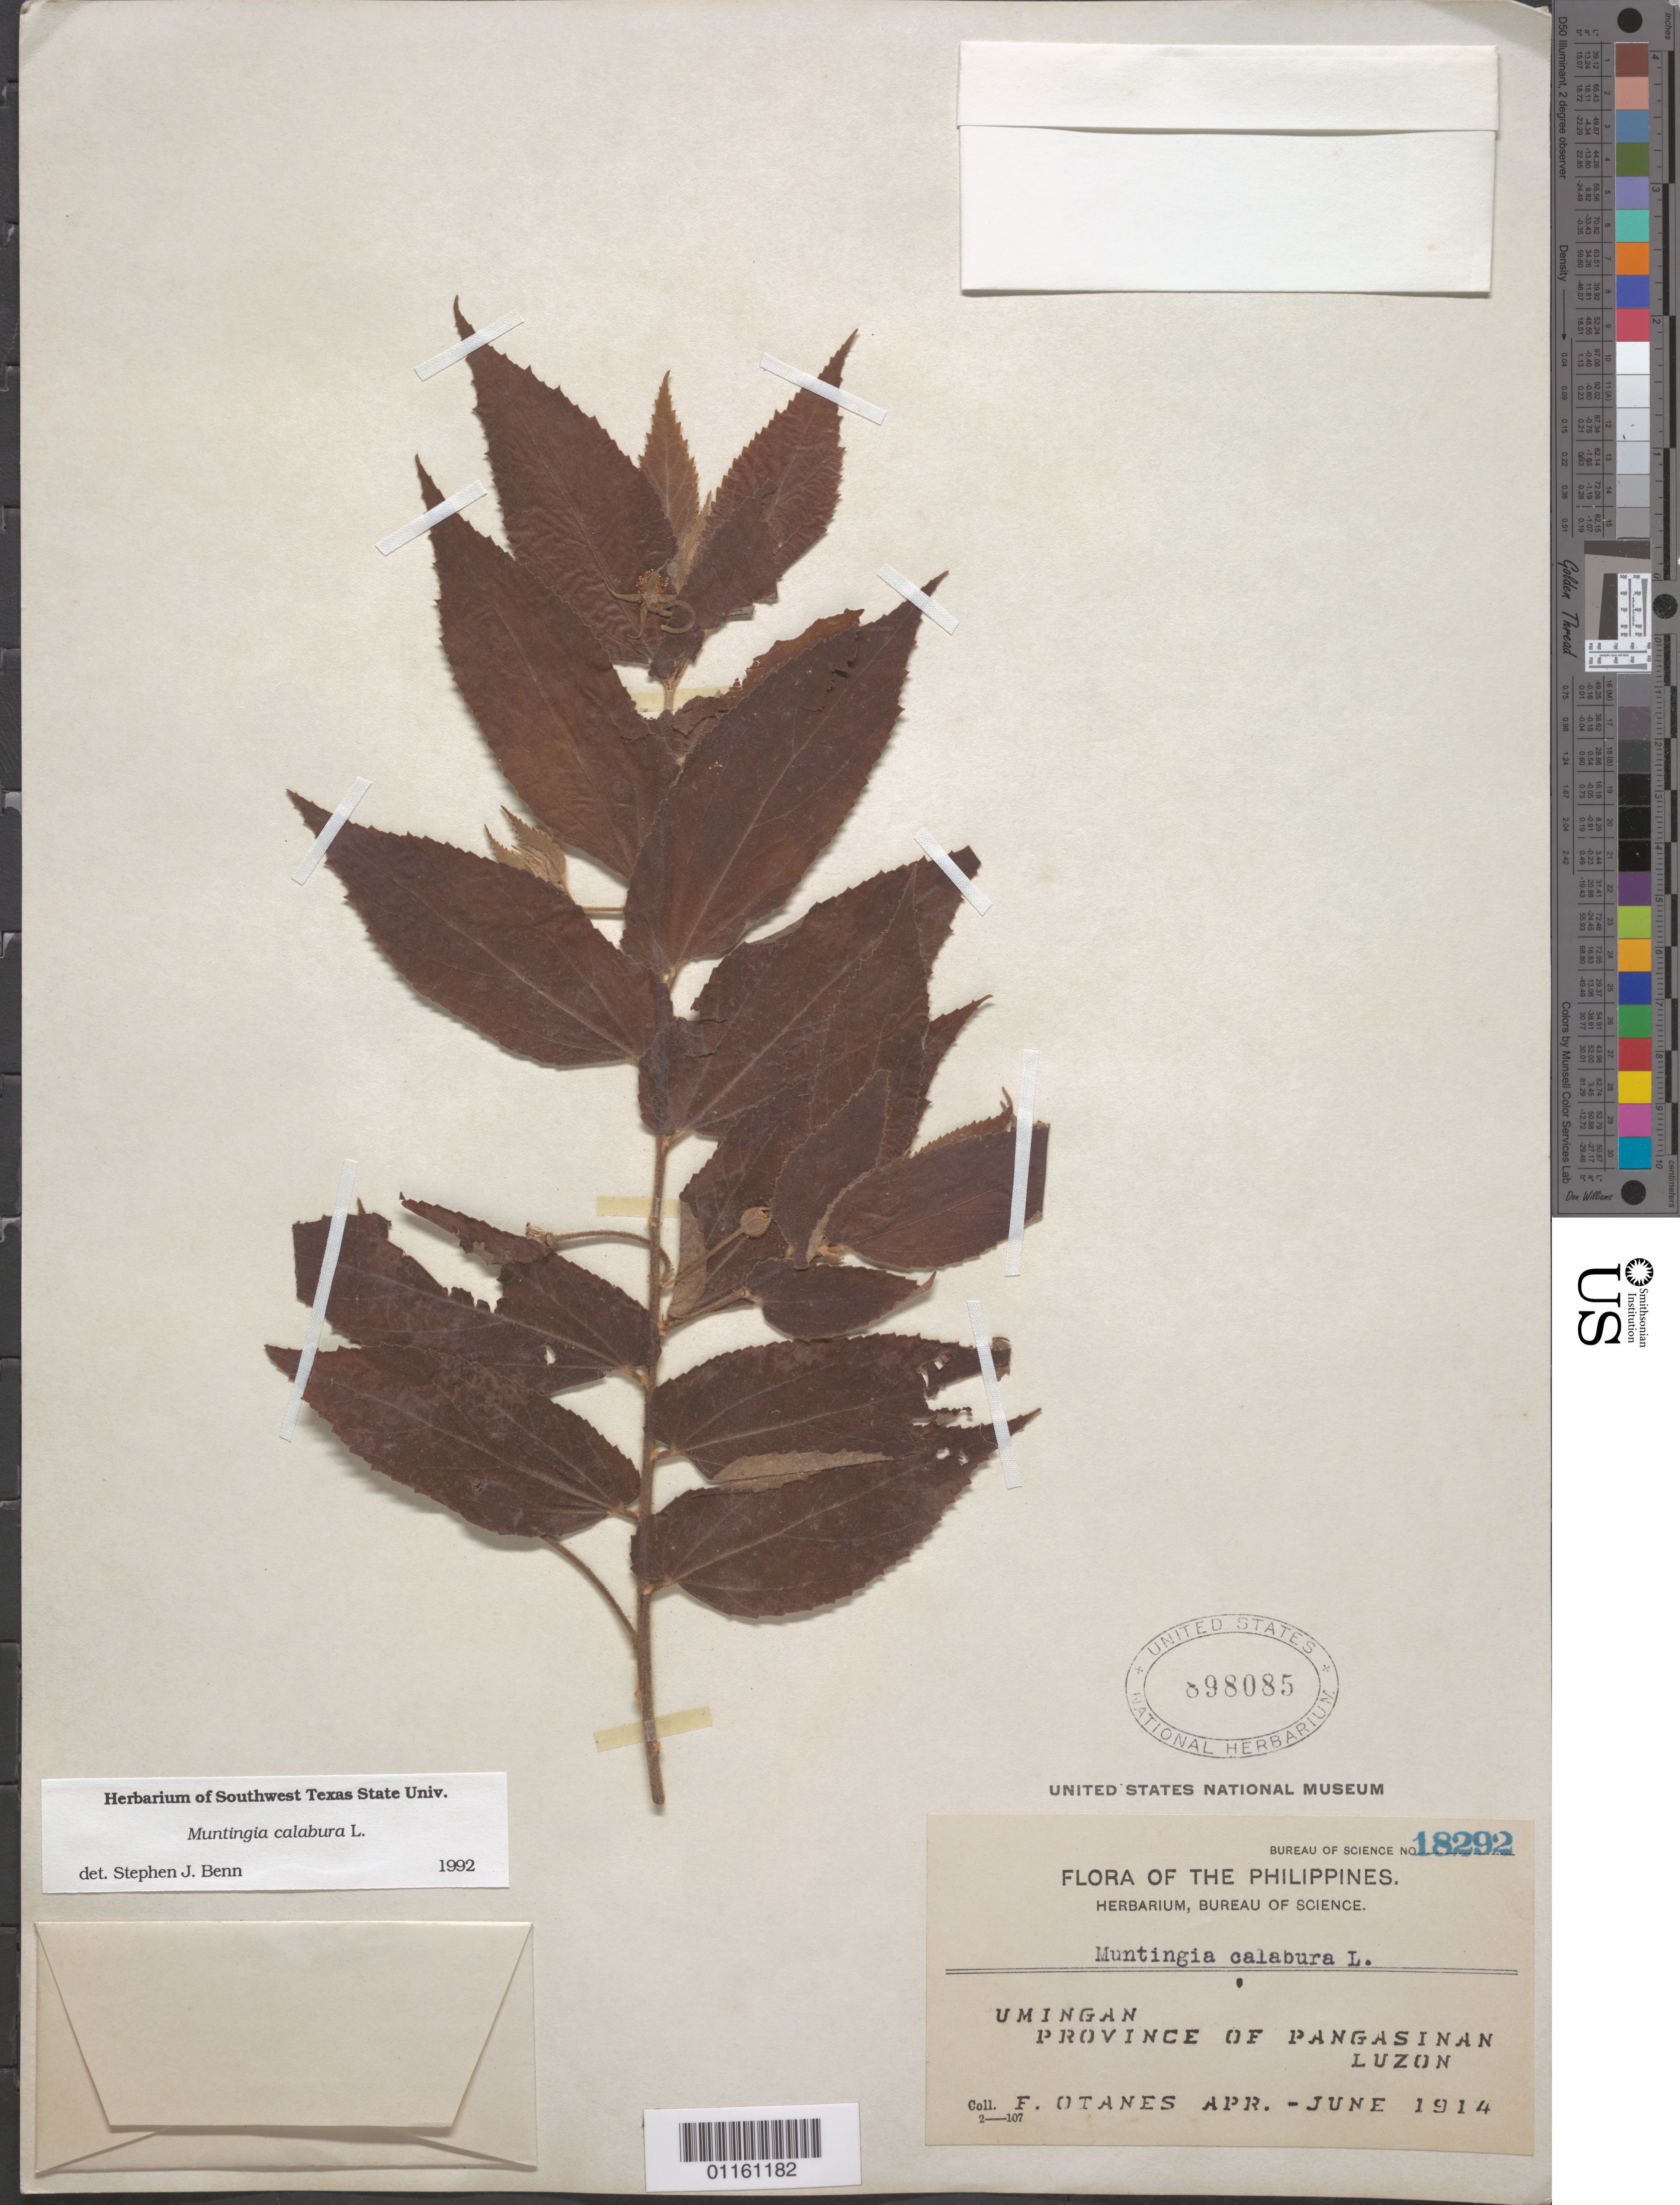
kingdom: Plantae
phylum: Tracheophyta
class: Magnoliopsida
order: Malvales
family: Muntingiaceae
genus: Muntingia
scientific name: Muntingia calabura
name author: L.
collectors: F. Otanes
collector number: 18292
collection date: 1914-04/1914-06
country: Philippines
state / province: Ilocos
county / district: Pangasinan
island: Luzon Island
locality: Umingan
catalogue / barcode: US 898085